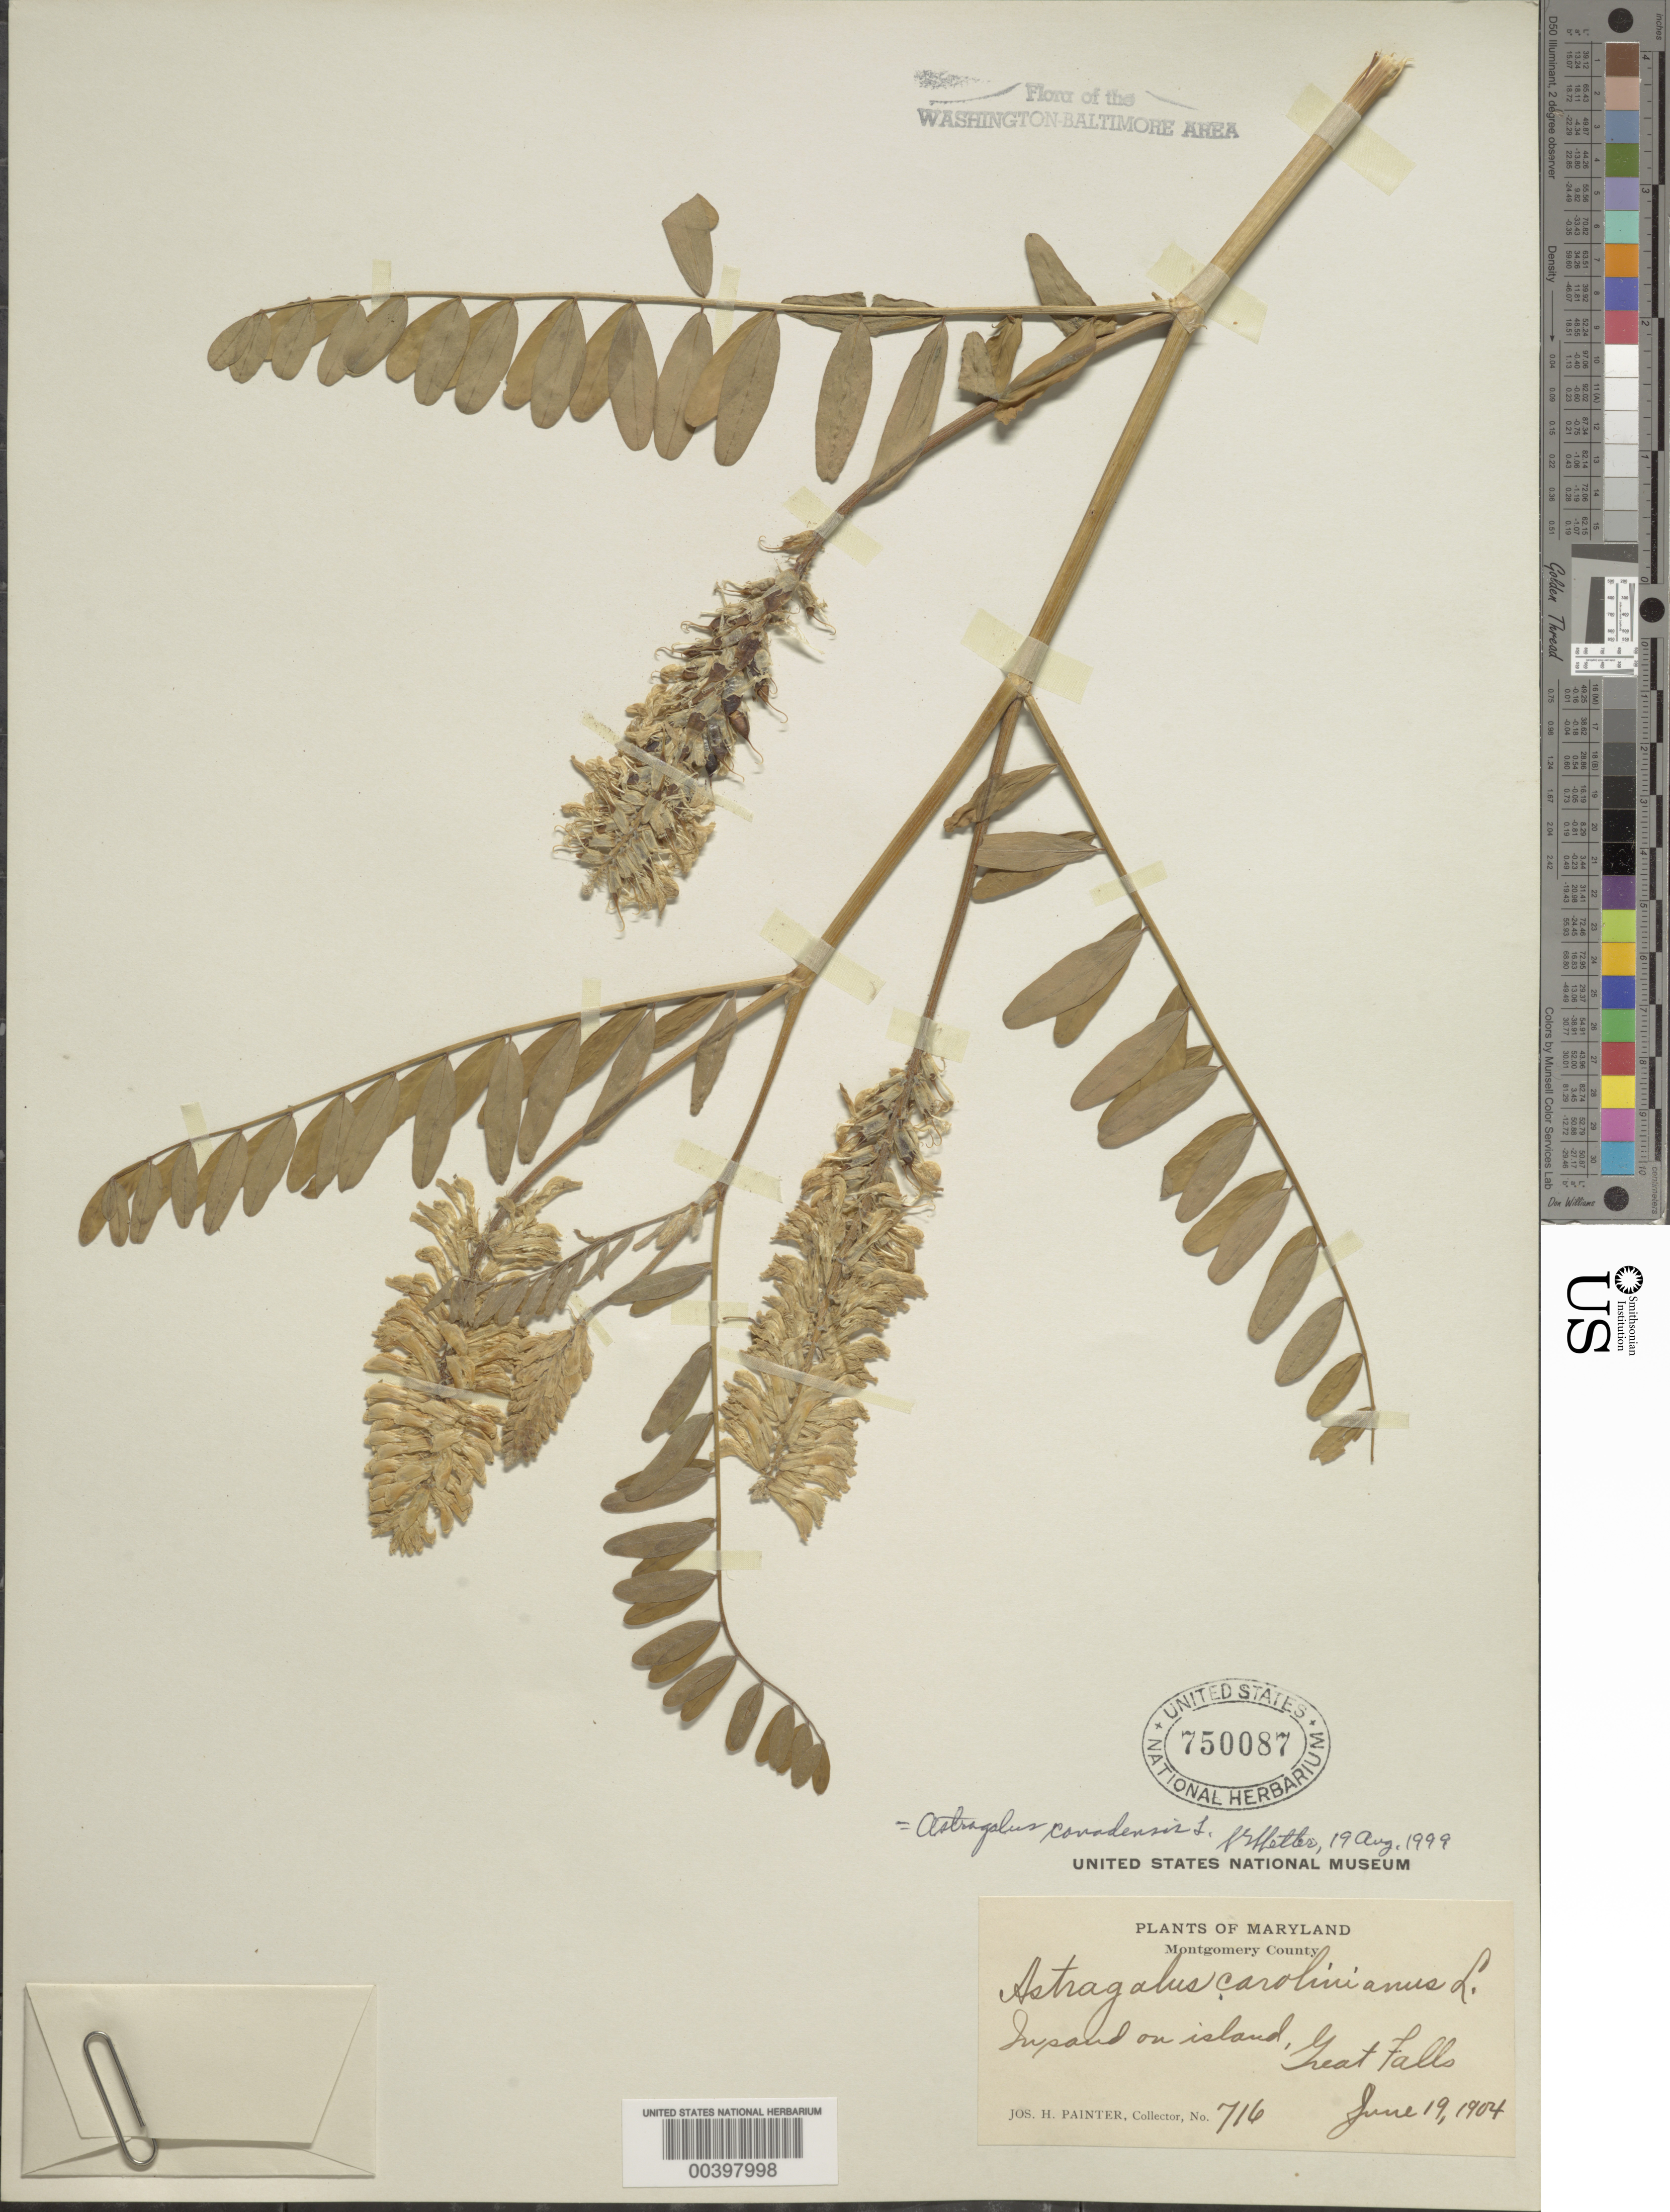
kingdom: Plantae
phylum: Tracheophyta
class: Magnoliopsida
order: Fabales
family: Fabaceae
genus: Astragalus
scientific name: Astragalus canadensis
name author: L.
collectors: J. H. Painter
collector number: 716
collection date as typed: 19 Jun 1904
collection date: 1904-06-19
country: United States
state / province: Maryland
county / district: Montgomery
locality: Great Falls C. & O. Canal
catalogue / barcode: US 750087